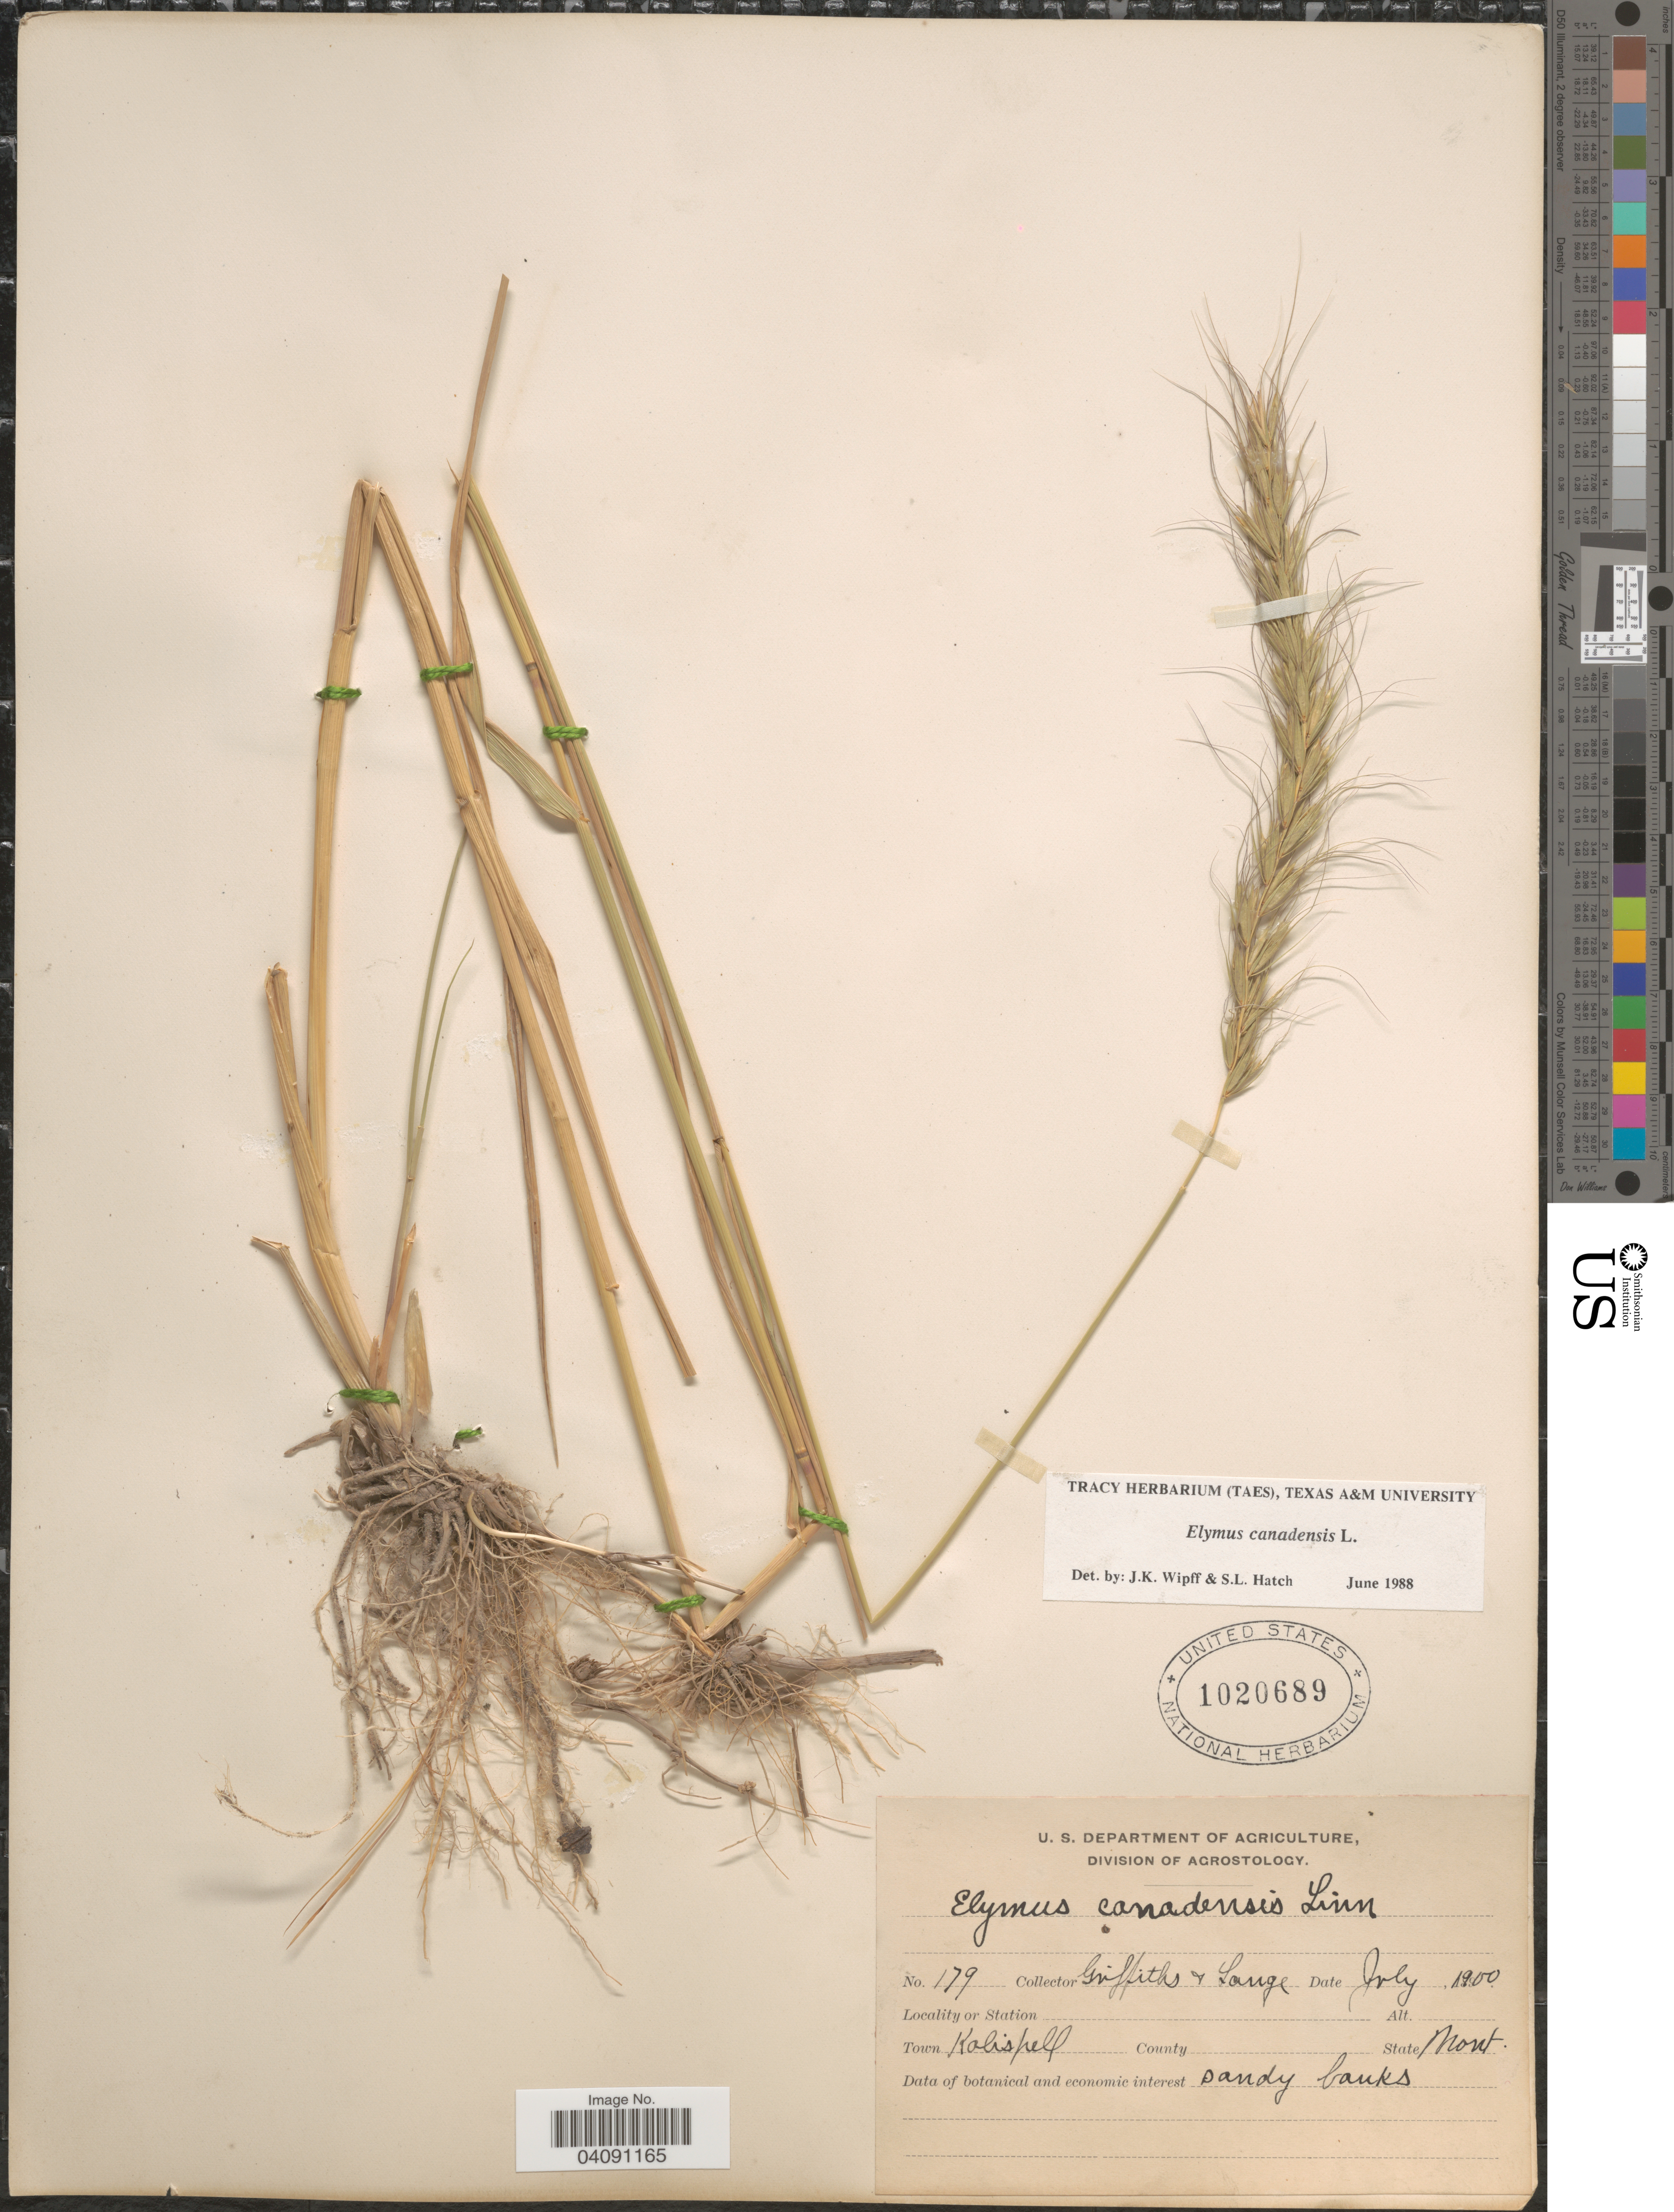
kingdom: Plantae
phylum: Tracheophyta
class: Liliopsida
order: Poales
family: Poaceae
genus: Elymus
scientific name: Elymus canadensis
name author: L.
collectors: -- Griffiths & -- Lange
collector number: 179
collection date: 1900-07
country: United States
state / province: Montana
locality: Town Kalispell.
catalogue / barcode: US 1020689